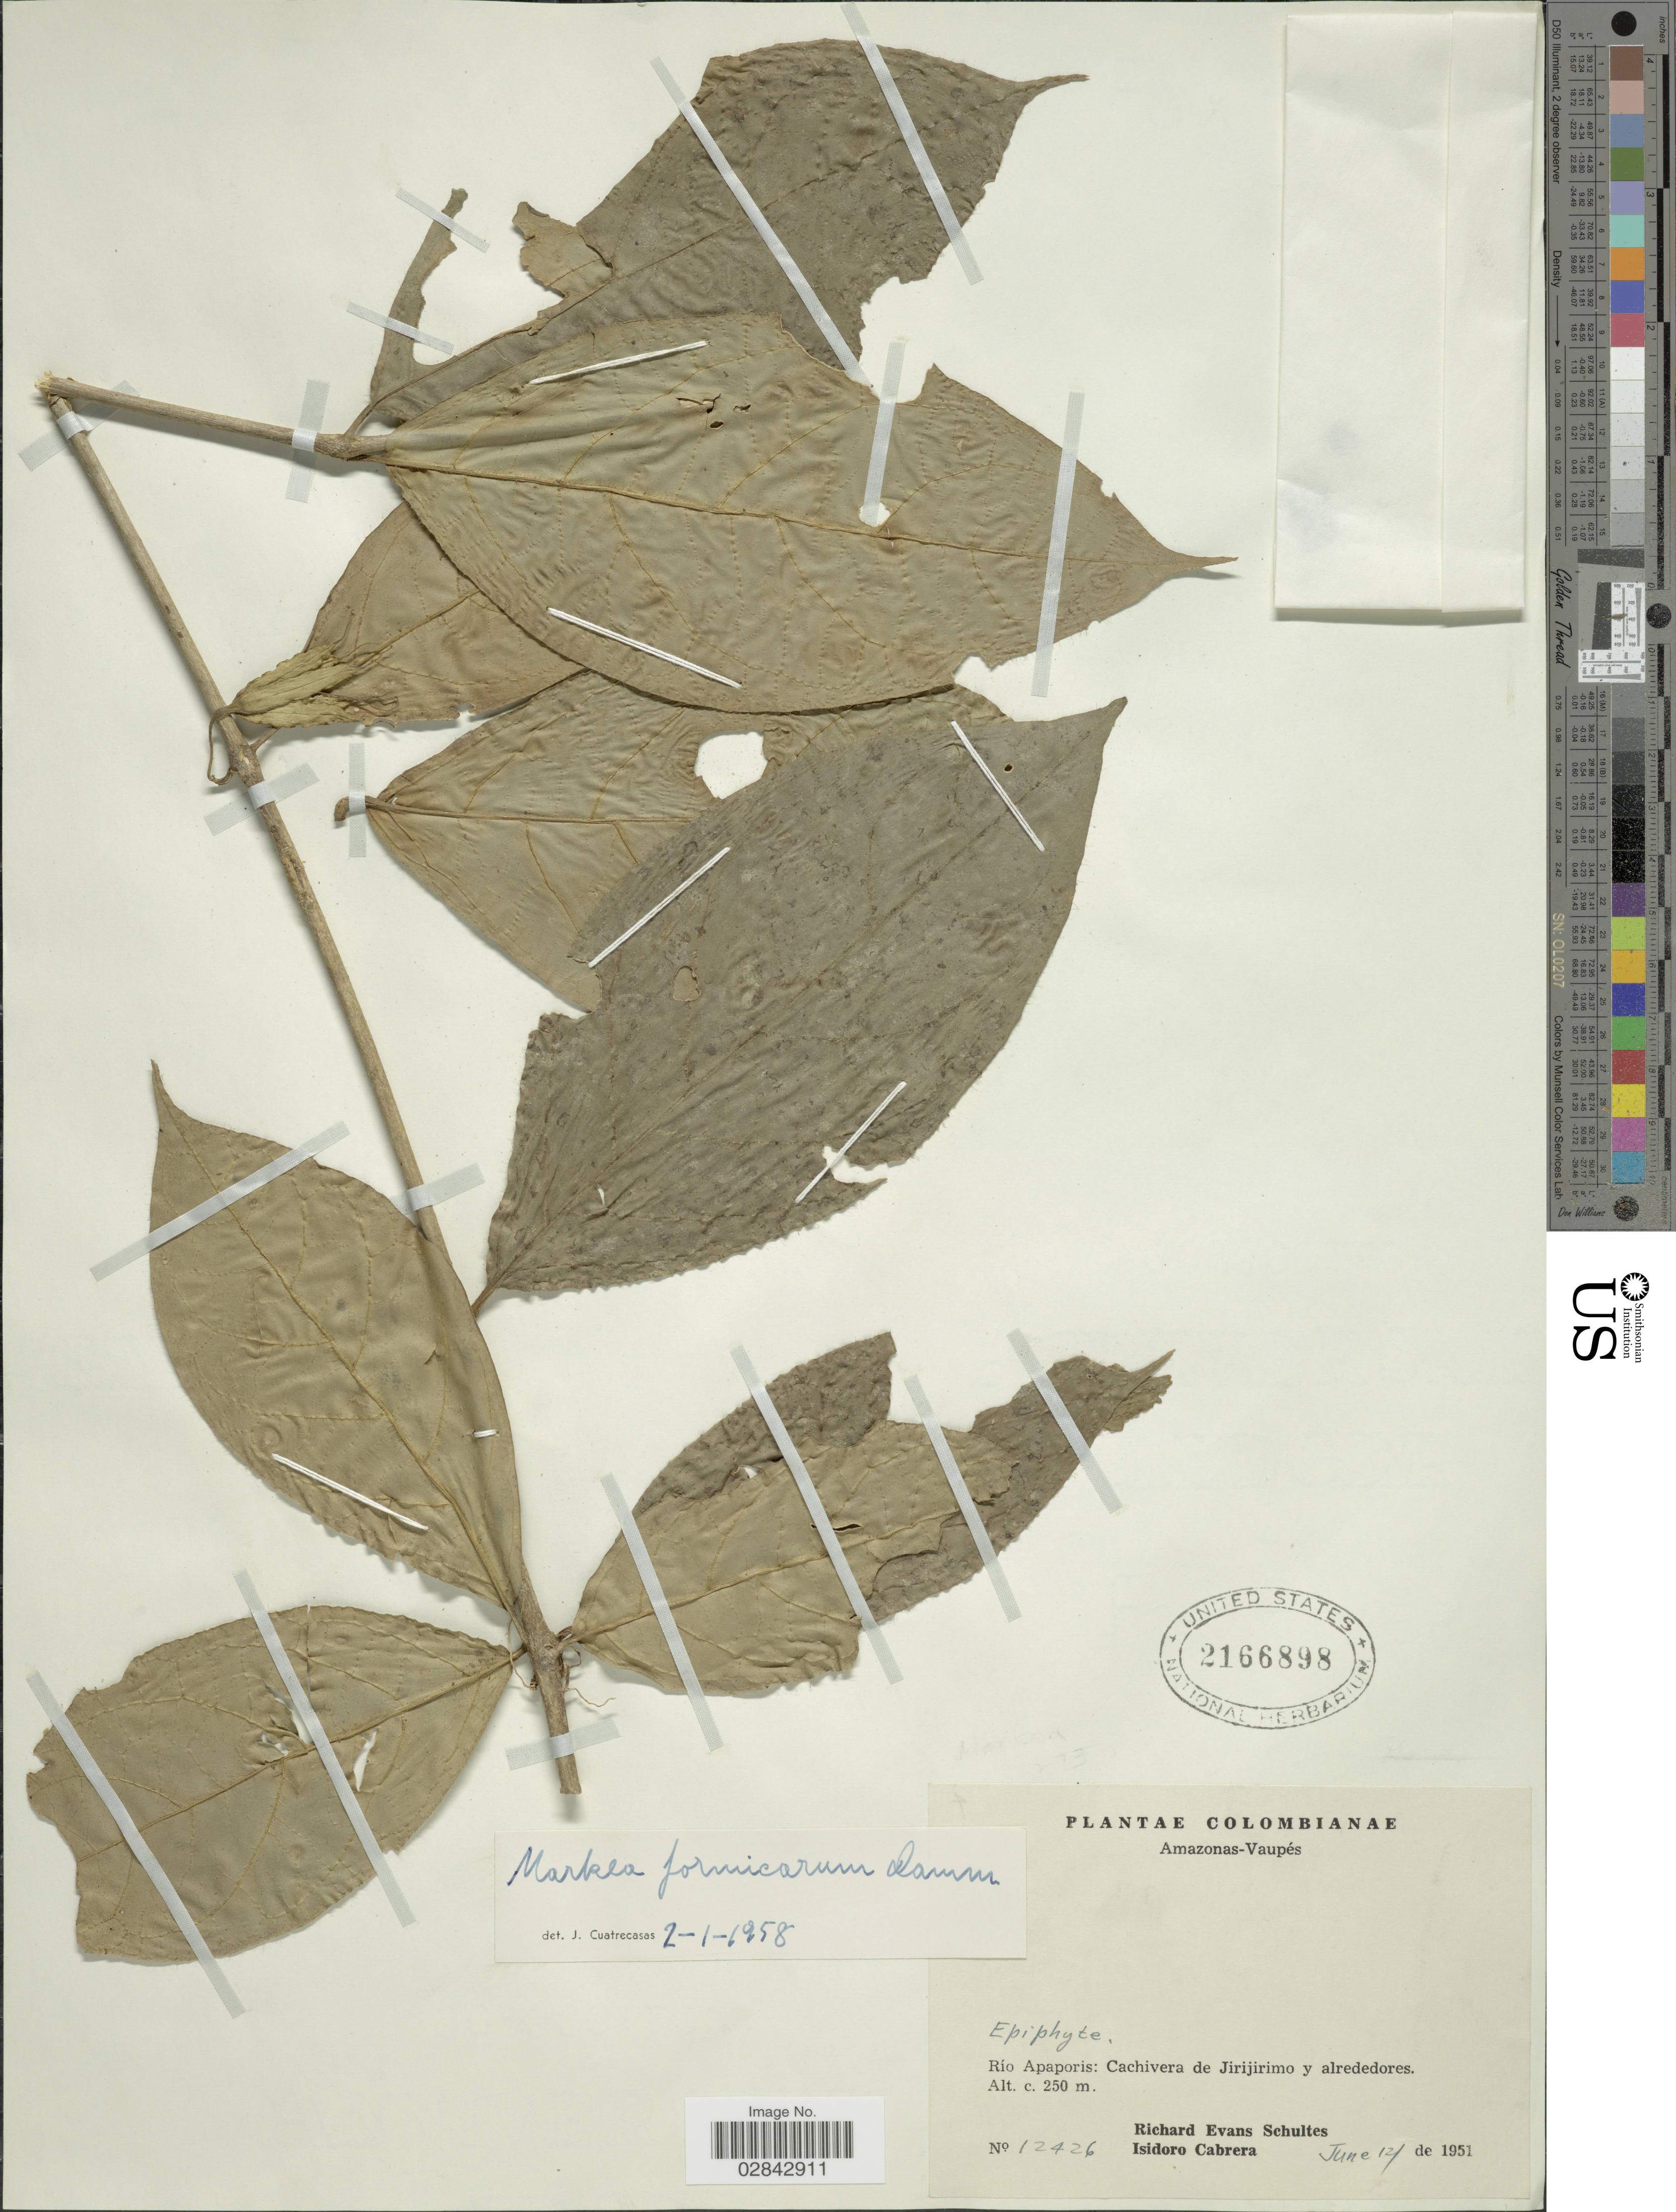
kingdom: Plantae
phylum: Tracheophyta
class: Magnoliopsida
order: Solanales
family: Solanaceae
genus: Markea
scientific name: Markea formicarum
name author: Dammer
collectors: R. E. Schultes & I. Cabrera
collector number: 12426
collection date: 1951-06-12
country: Colombia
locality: Amazonas-Vaupés. Río Apaporis: Cachivera de Jirijirimo y alrededores.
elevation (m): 250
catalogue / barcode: US 2166898